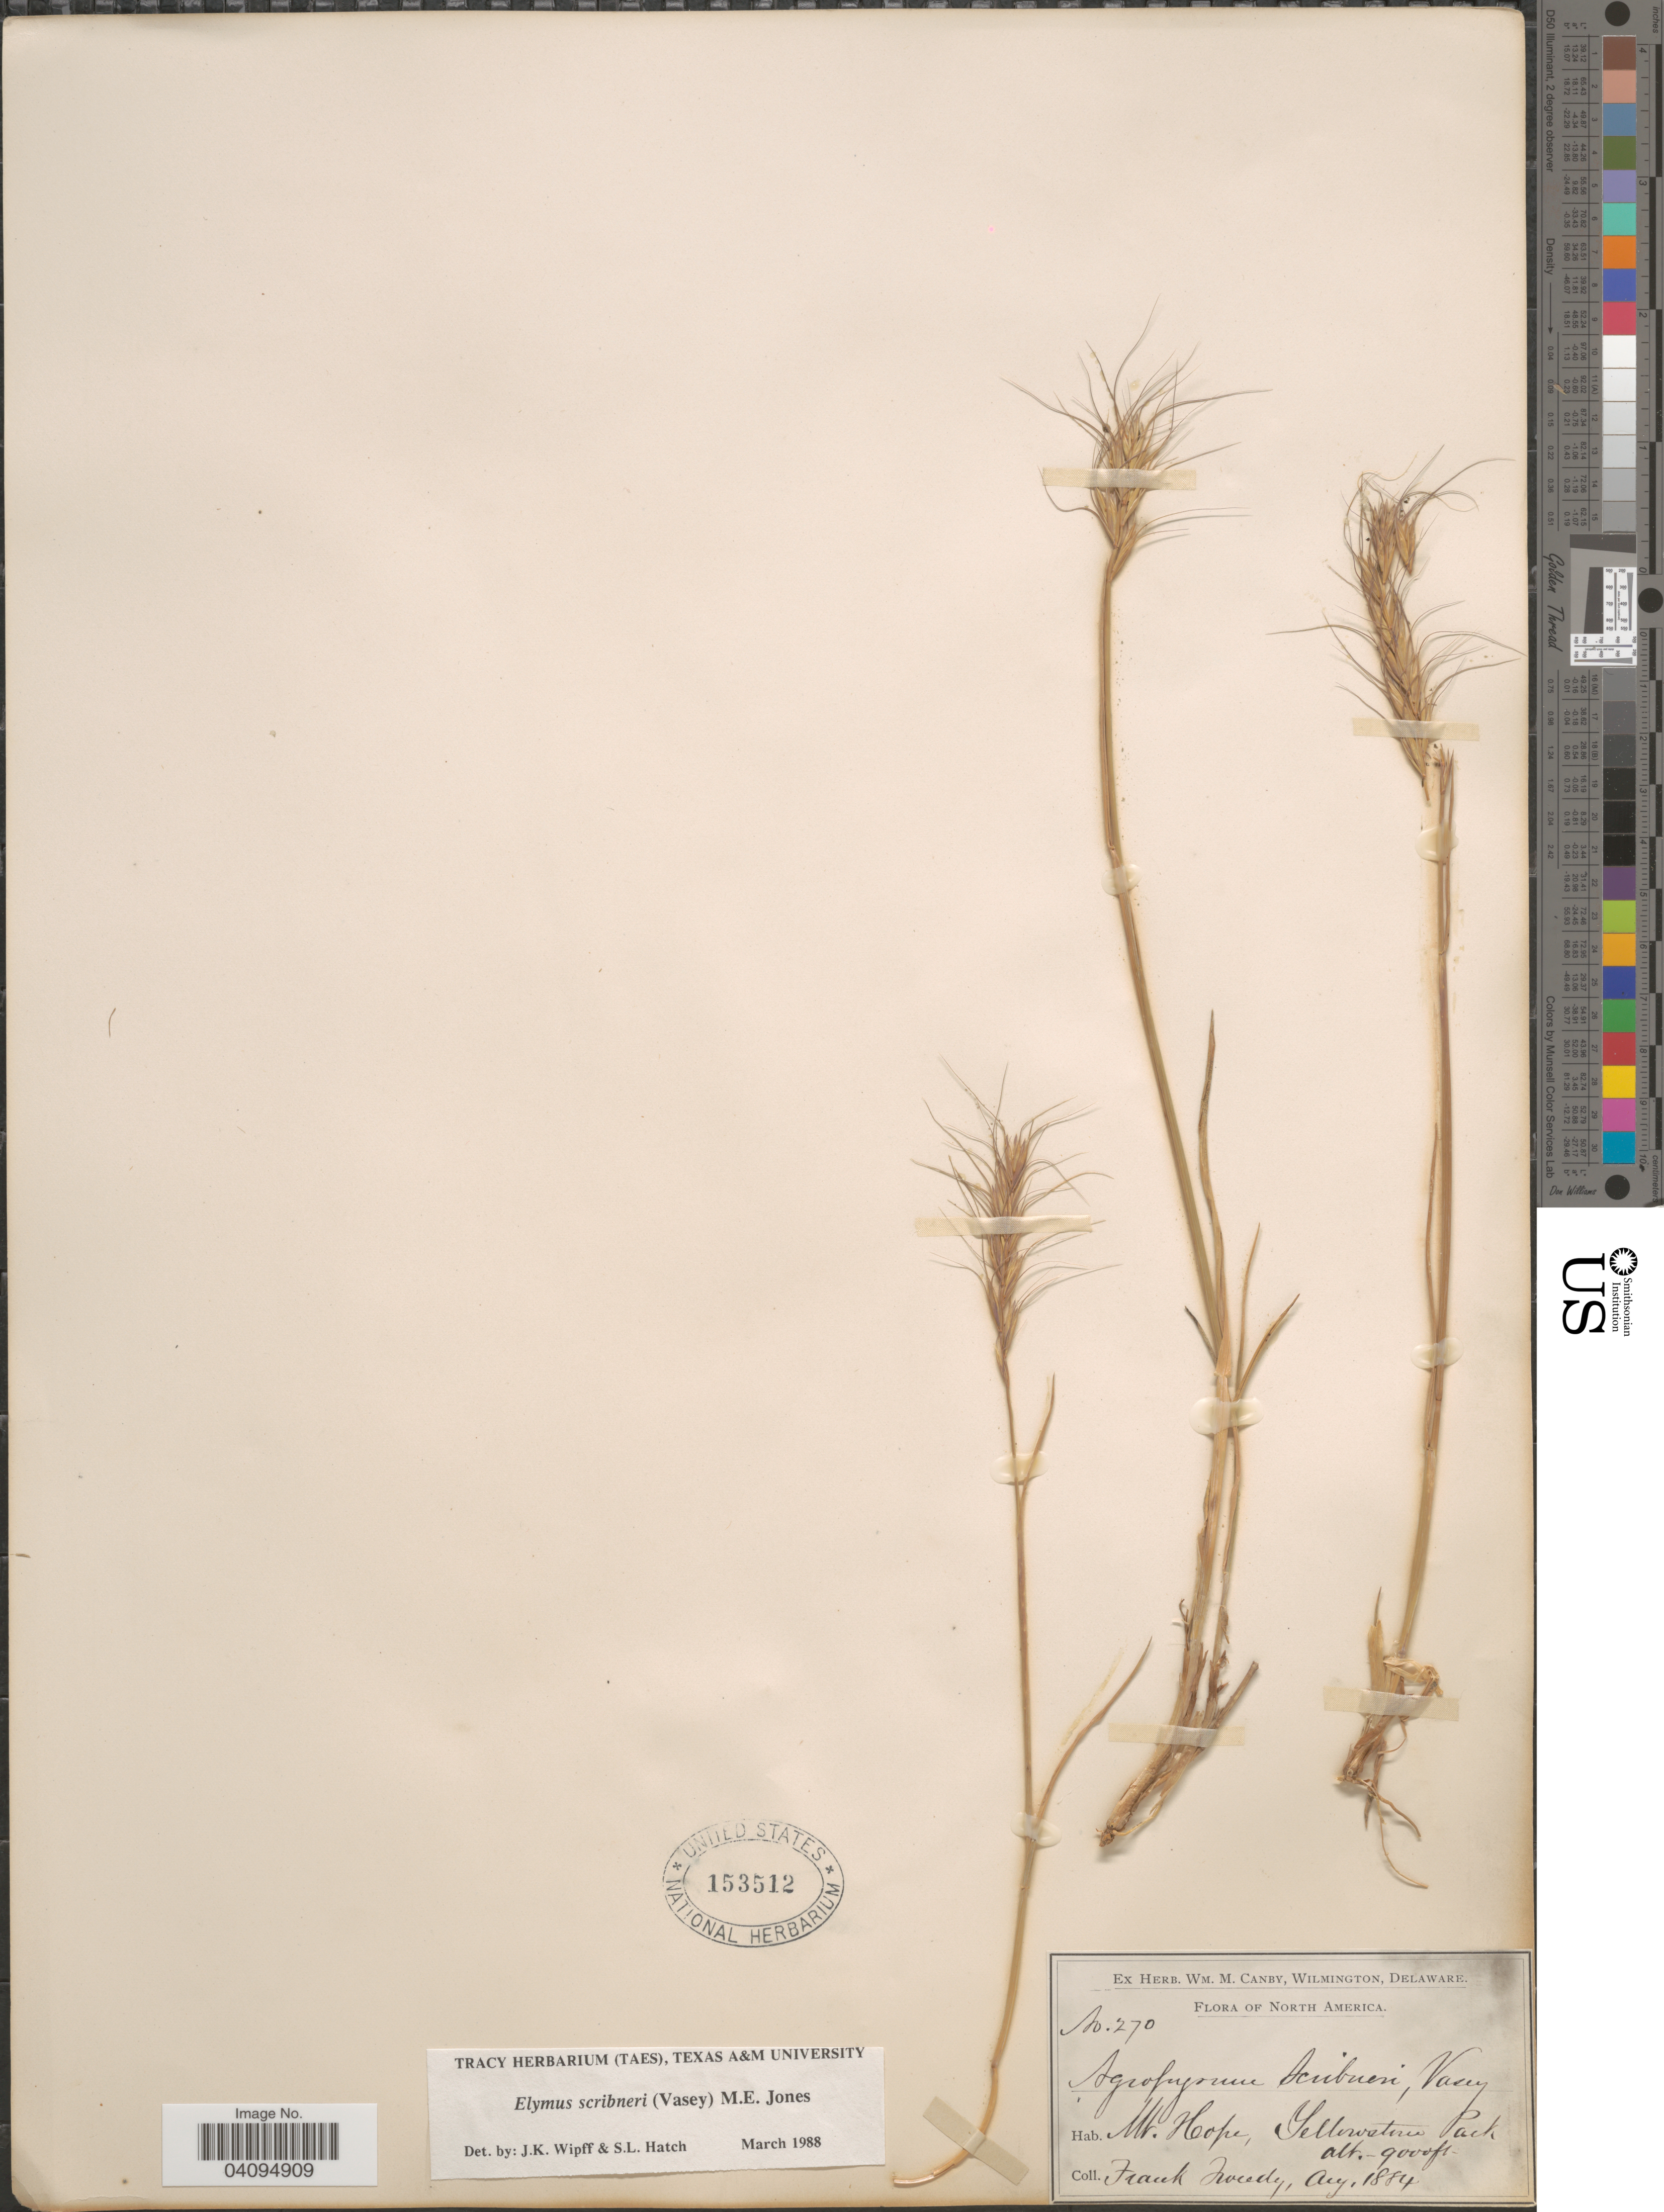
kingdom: Plantae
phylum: Tracheophyta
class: Liliopsida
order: Poales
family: Poaceae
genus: Elymus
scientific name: Elymus scribneri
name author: (Vasey) M.E. Jones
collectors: F. Tweedy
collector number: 270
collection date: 1884-08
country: United States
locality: Mt. Hope, Yellowstone Park.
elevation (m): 2743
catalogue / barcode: US 153512